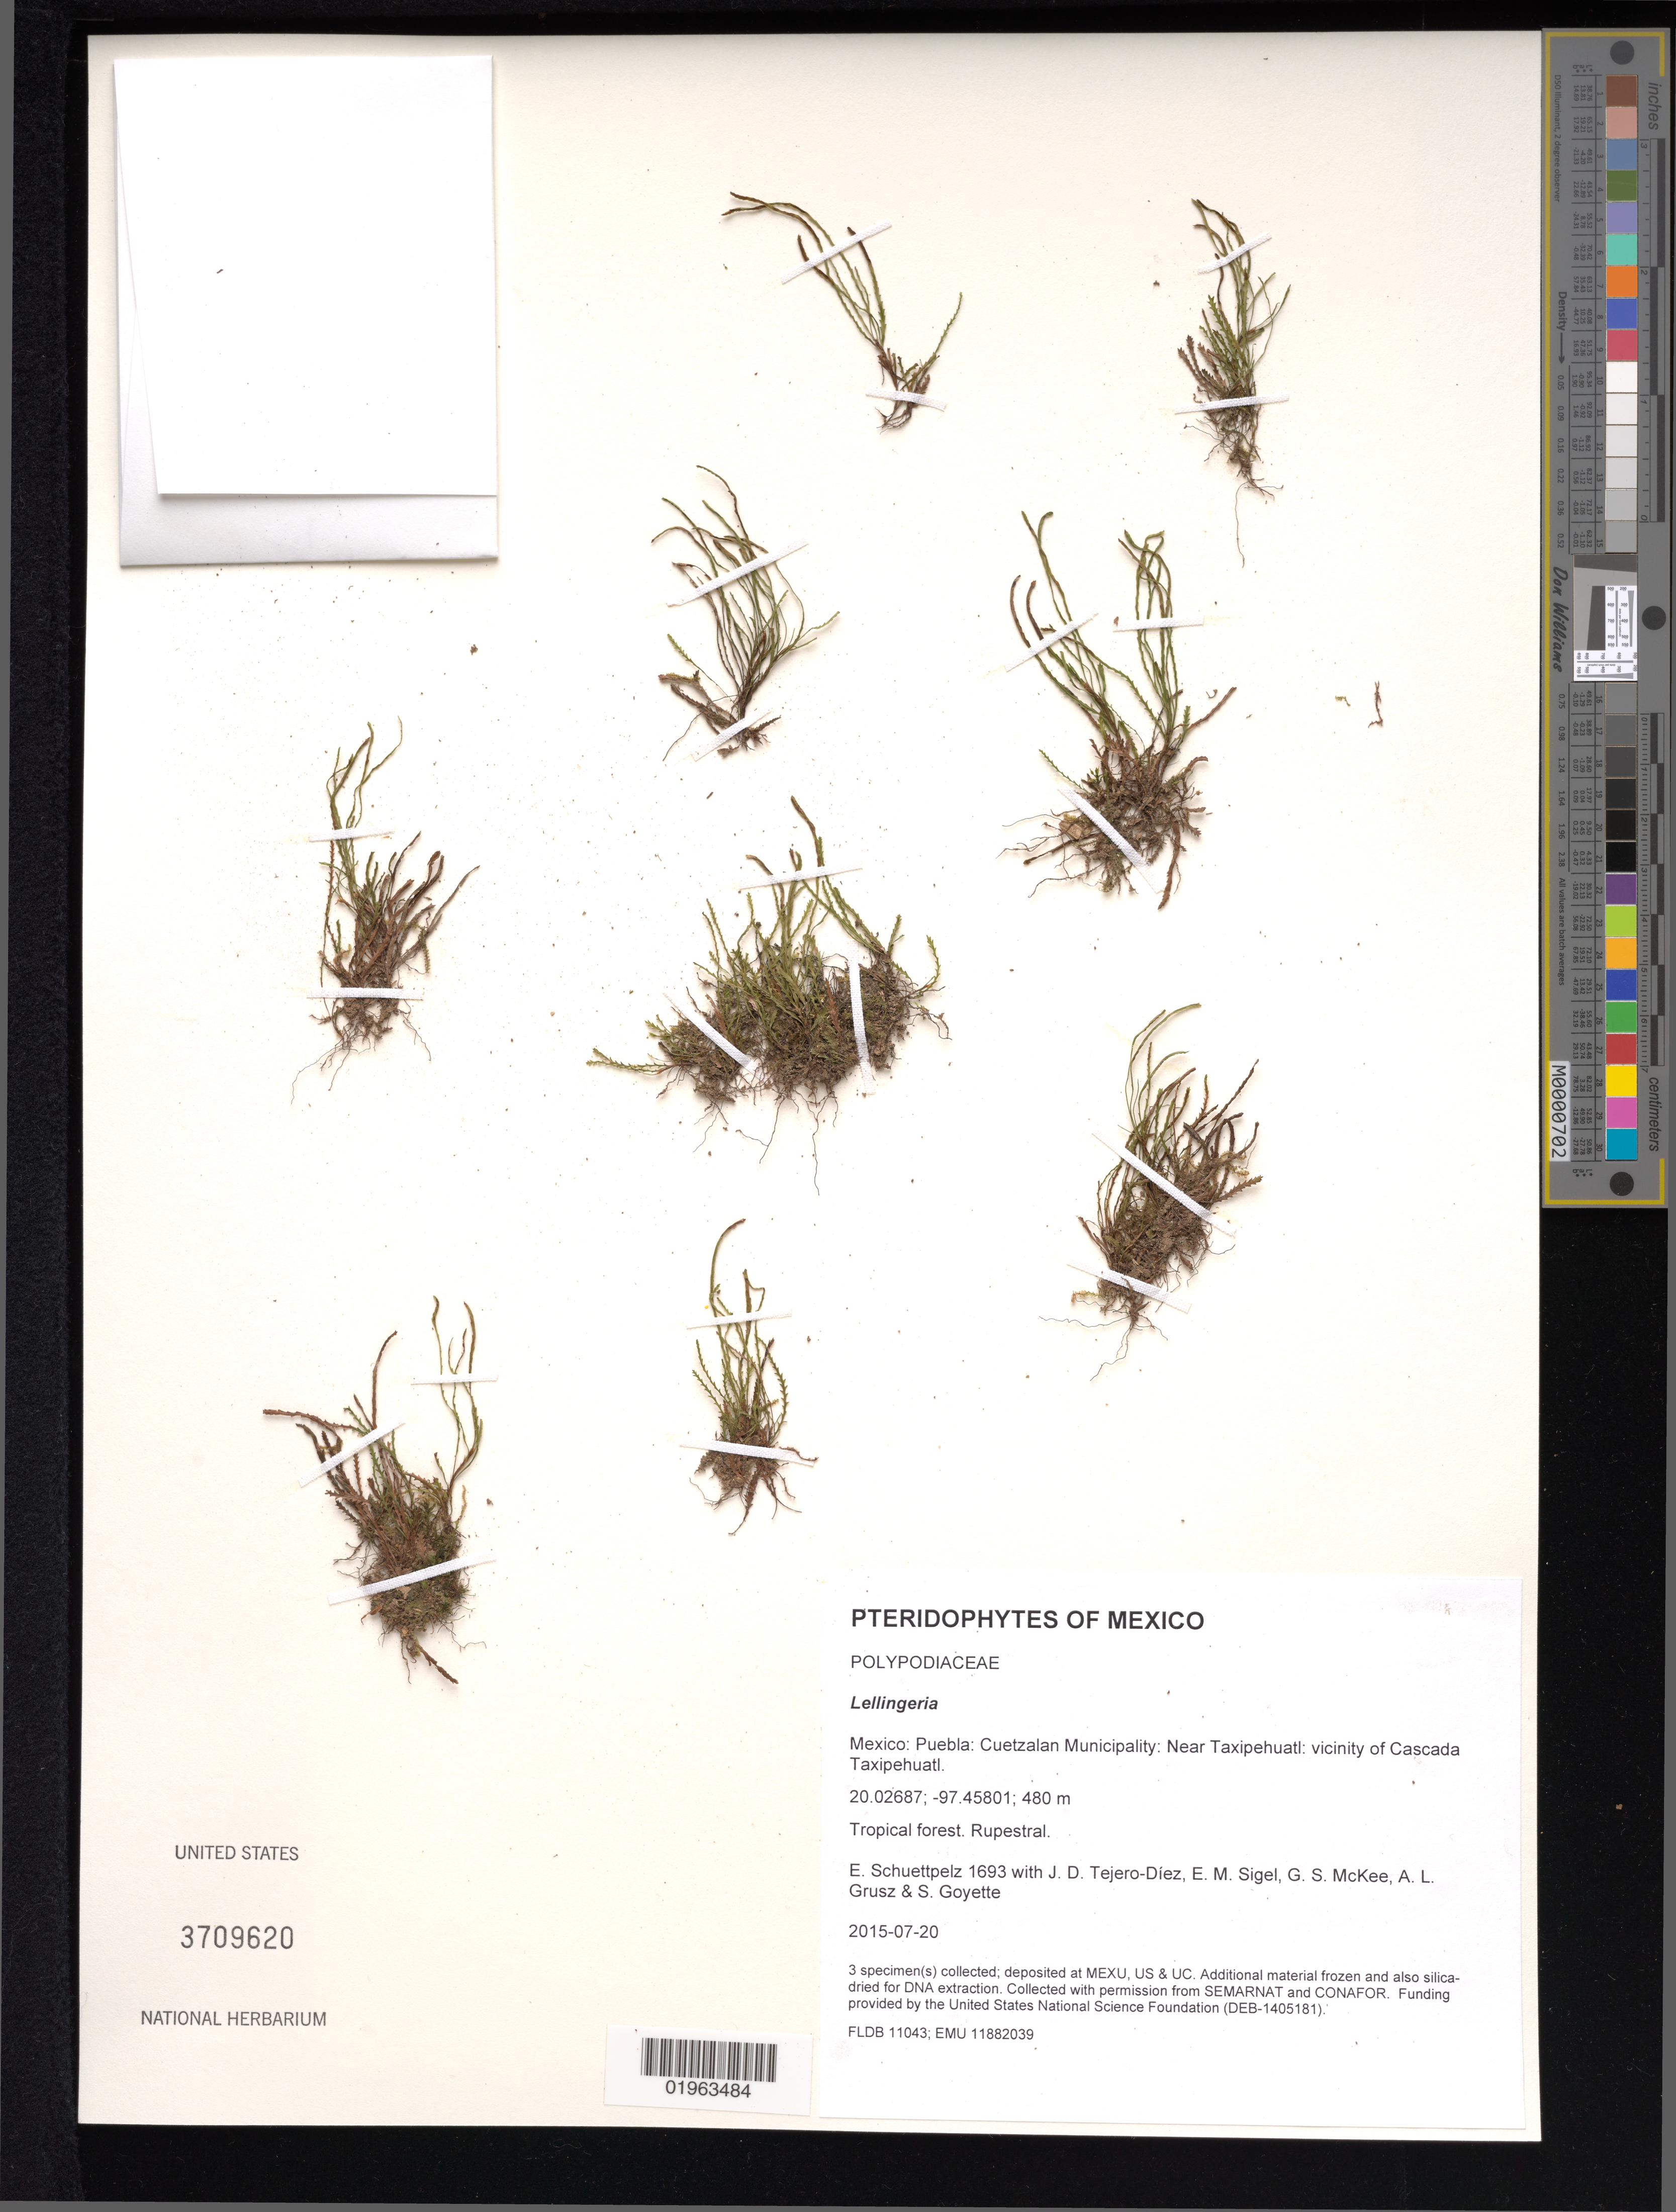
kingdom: Plantae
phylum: Tracheophyta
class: Polypodiopsida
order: Polypodiales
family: Polypodiaceae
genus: Lellingeria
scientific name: Lellingeria sp.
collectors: E. Schuettpelz, D. Tejero-Díez, E. M. Sigel, G. S. McKee & A. Grusz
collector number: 1693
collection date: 2015-07-20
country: Mexico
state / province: Puebla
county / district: Cuetzalan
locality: Near Taxipehuatl: vicinity of Cascada Taxipehuatl.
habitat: Tropical forest.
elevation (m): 480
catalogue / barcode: US 3709620